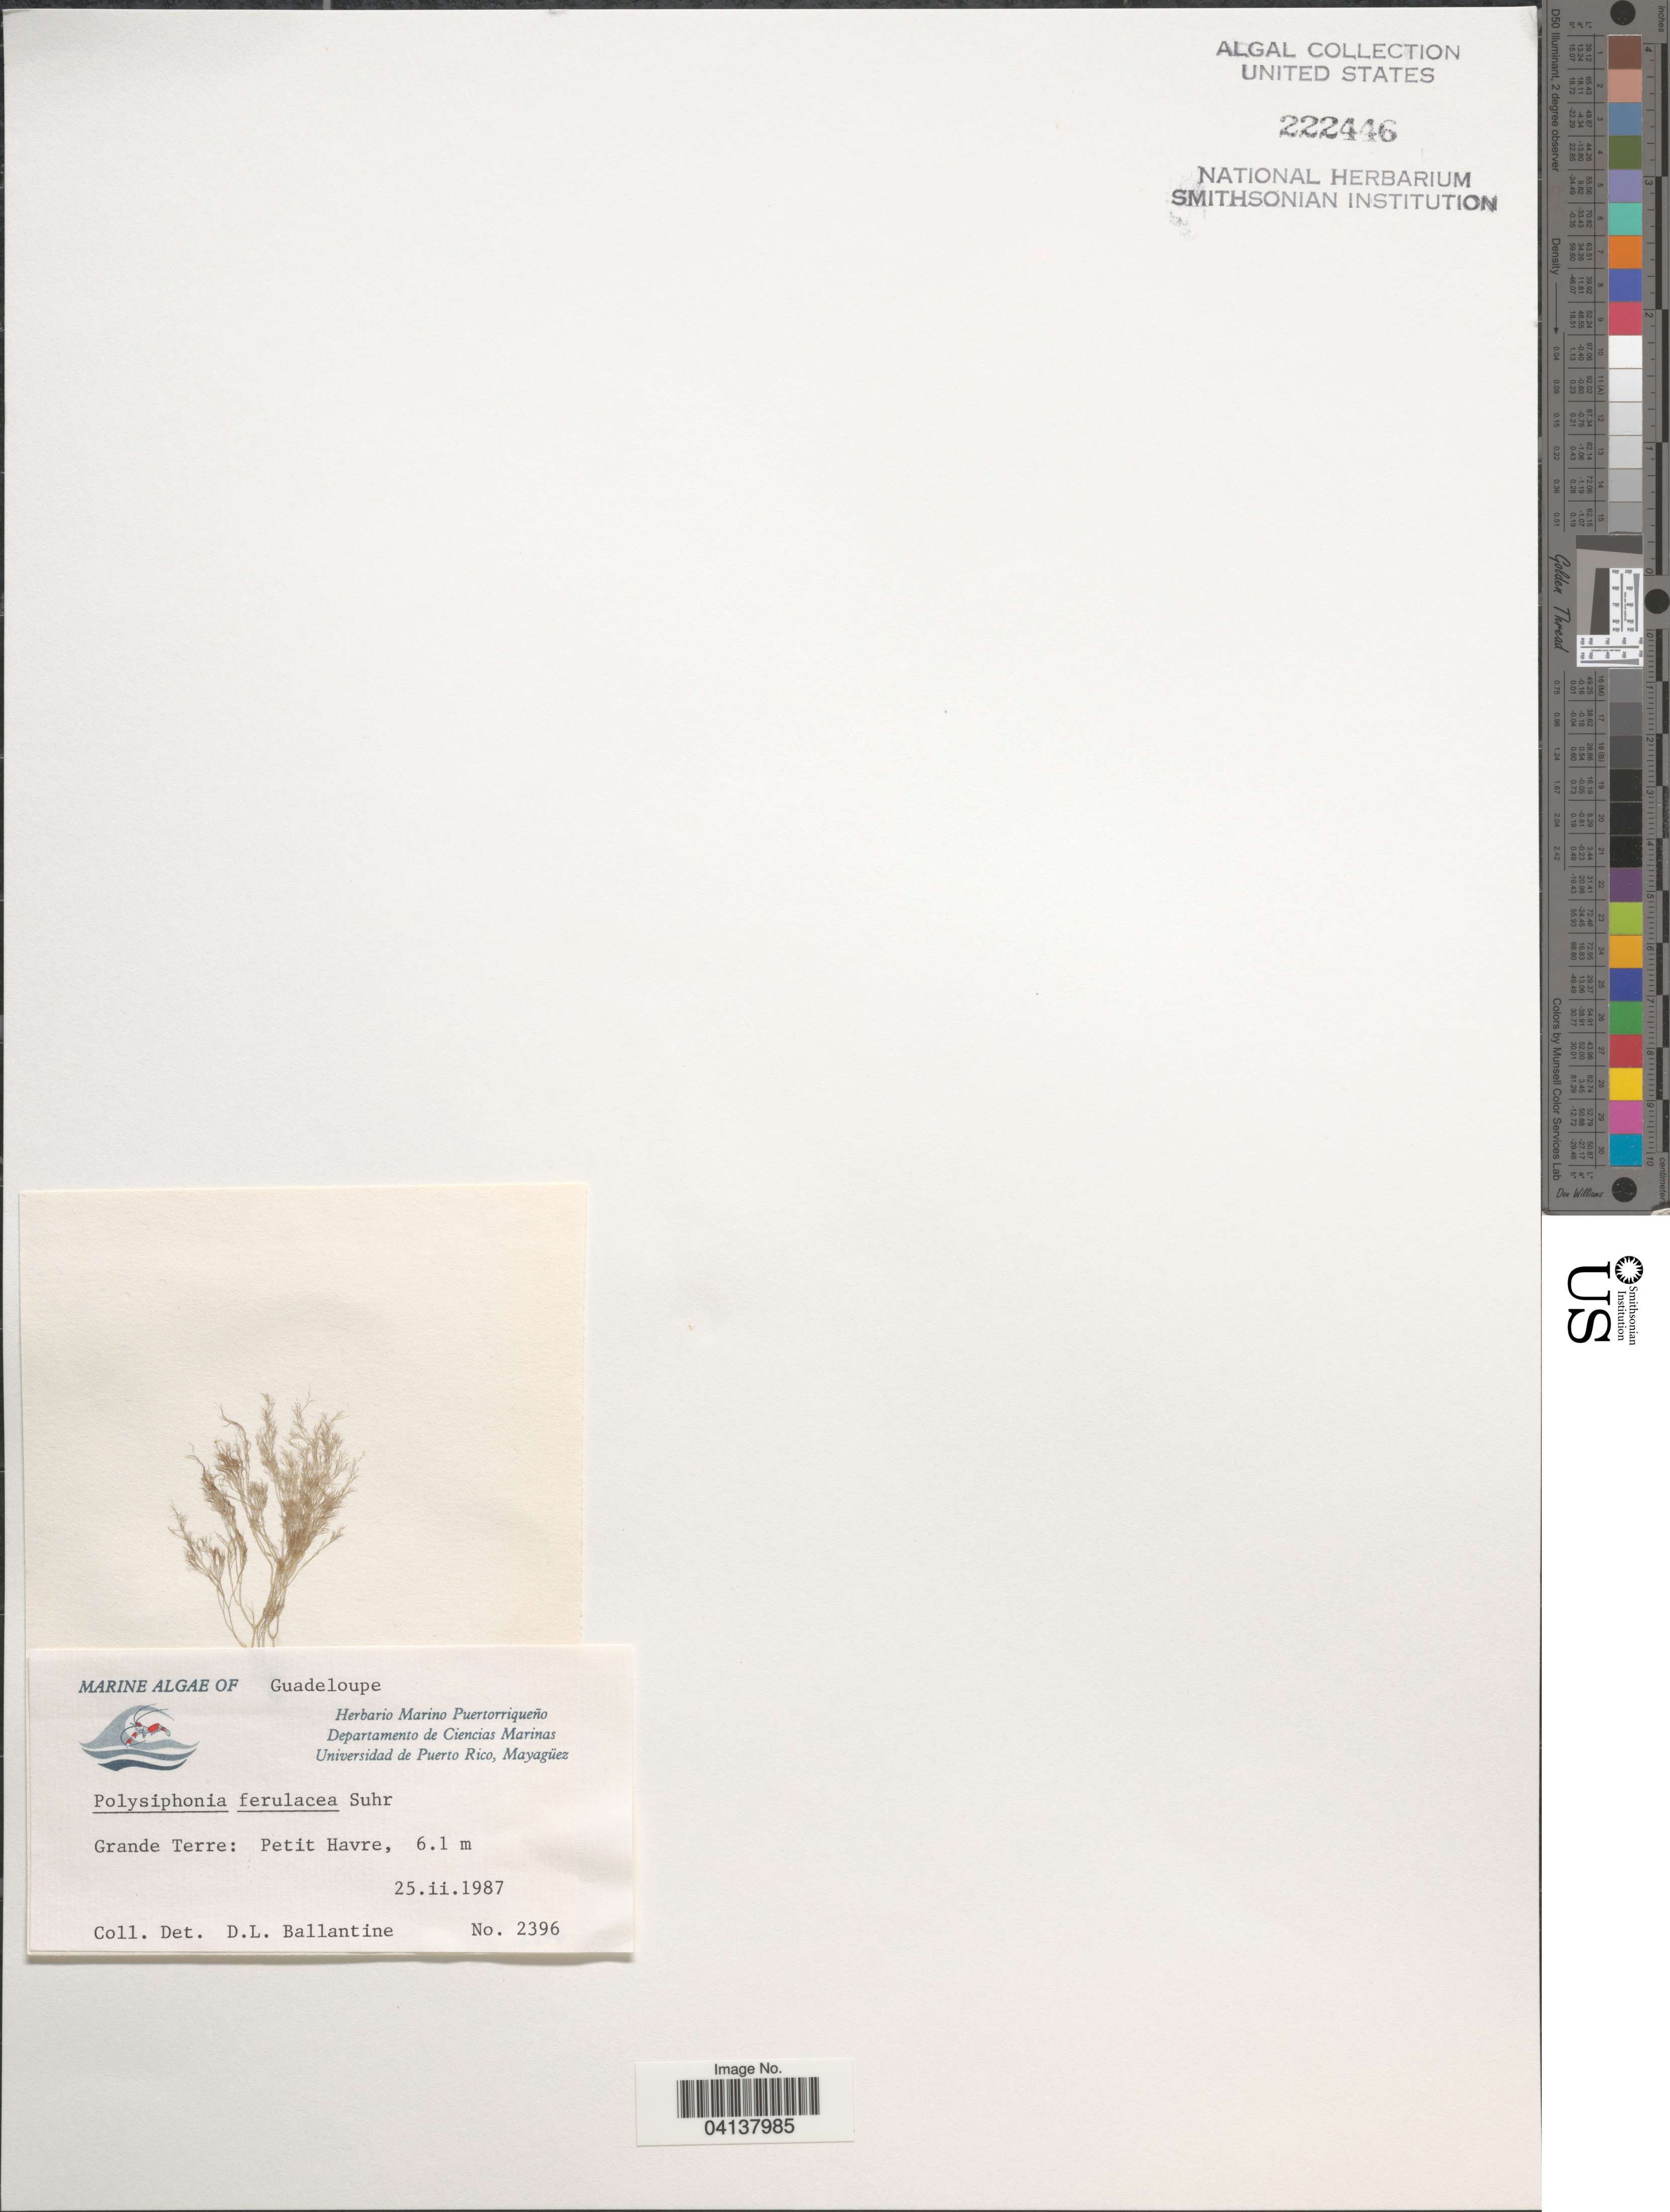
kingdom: Plantae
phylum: Rhodophyta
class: Florideophyceae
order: Ceramiales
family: Rhodomelaceae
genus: Melanothamnus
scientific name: Melanothamnus ferulaceus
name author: (Suhr ex J. Agardh) Diaz-Tapia & Maggs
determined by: Algae name updating Project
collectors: D.L. Ballantine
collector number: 2396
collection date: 1987-02-25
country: Guadeloupe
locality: Grande Terre: Petit Havre.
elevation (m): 6.1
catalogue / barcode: US 222446